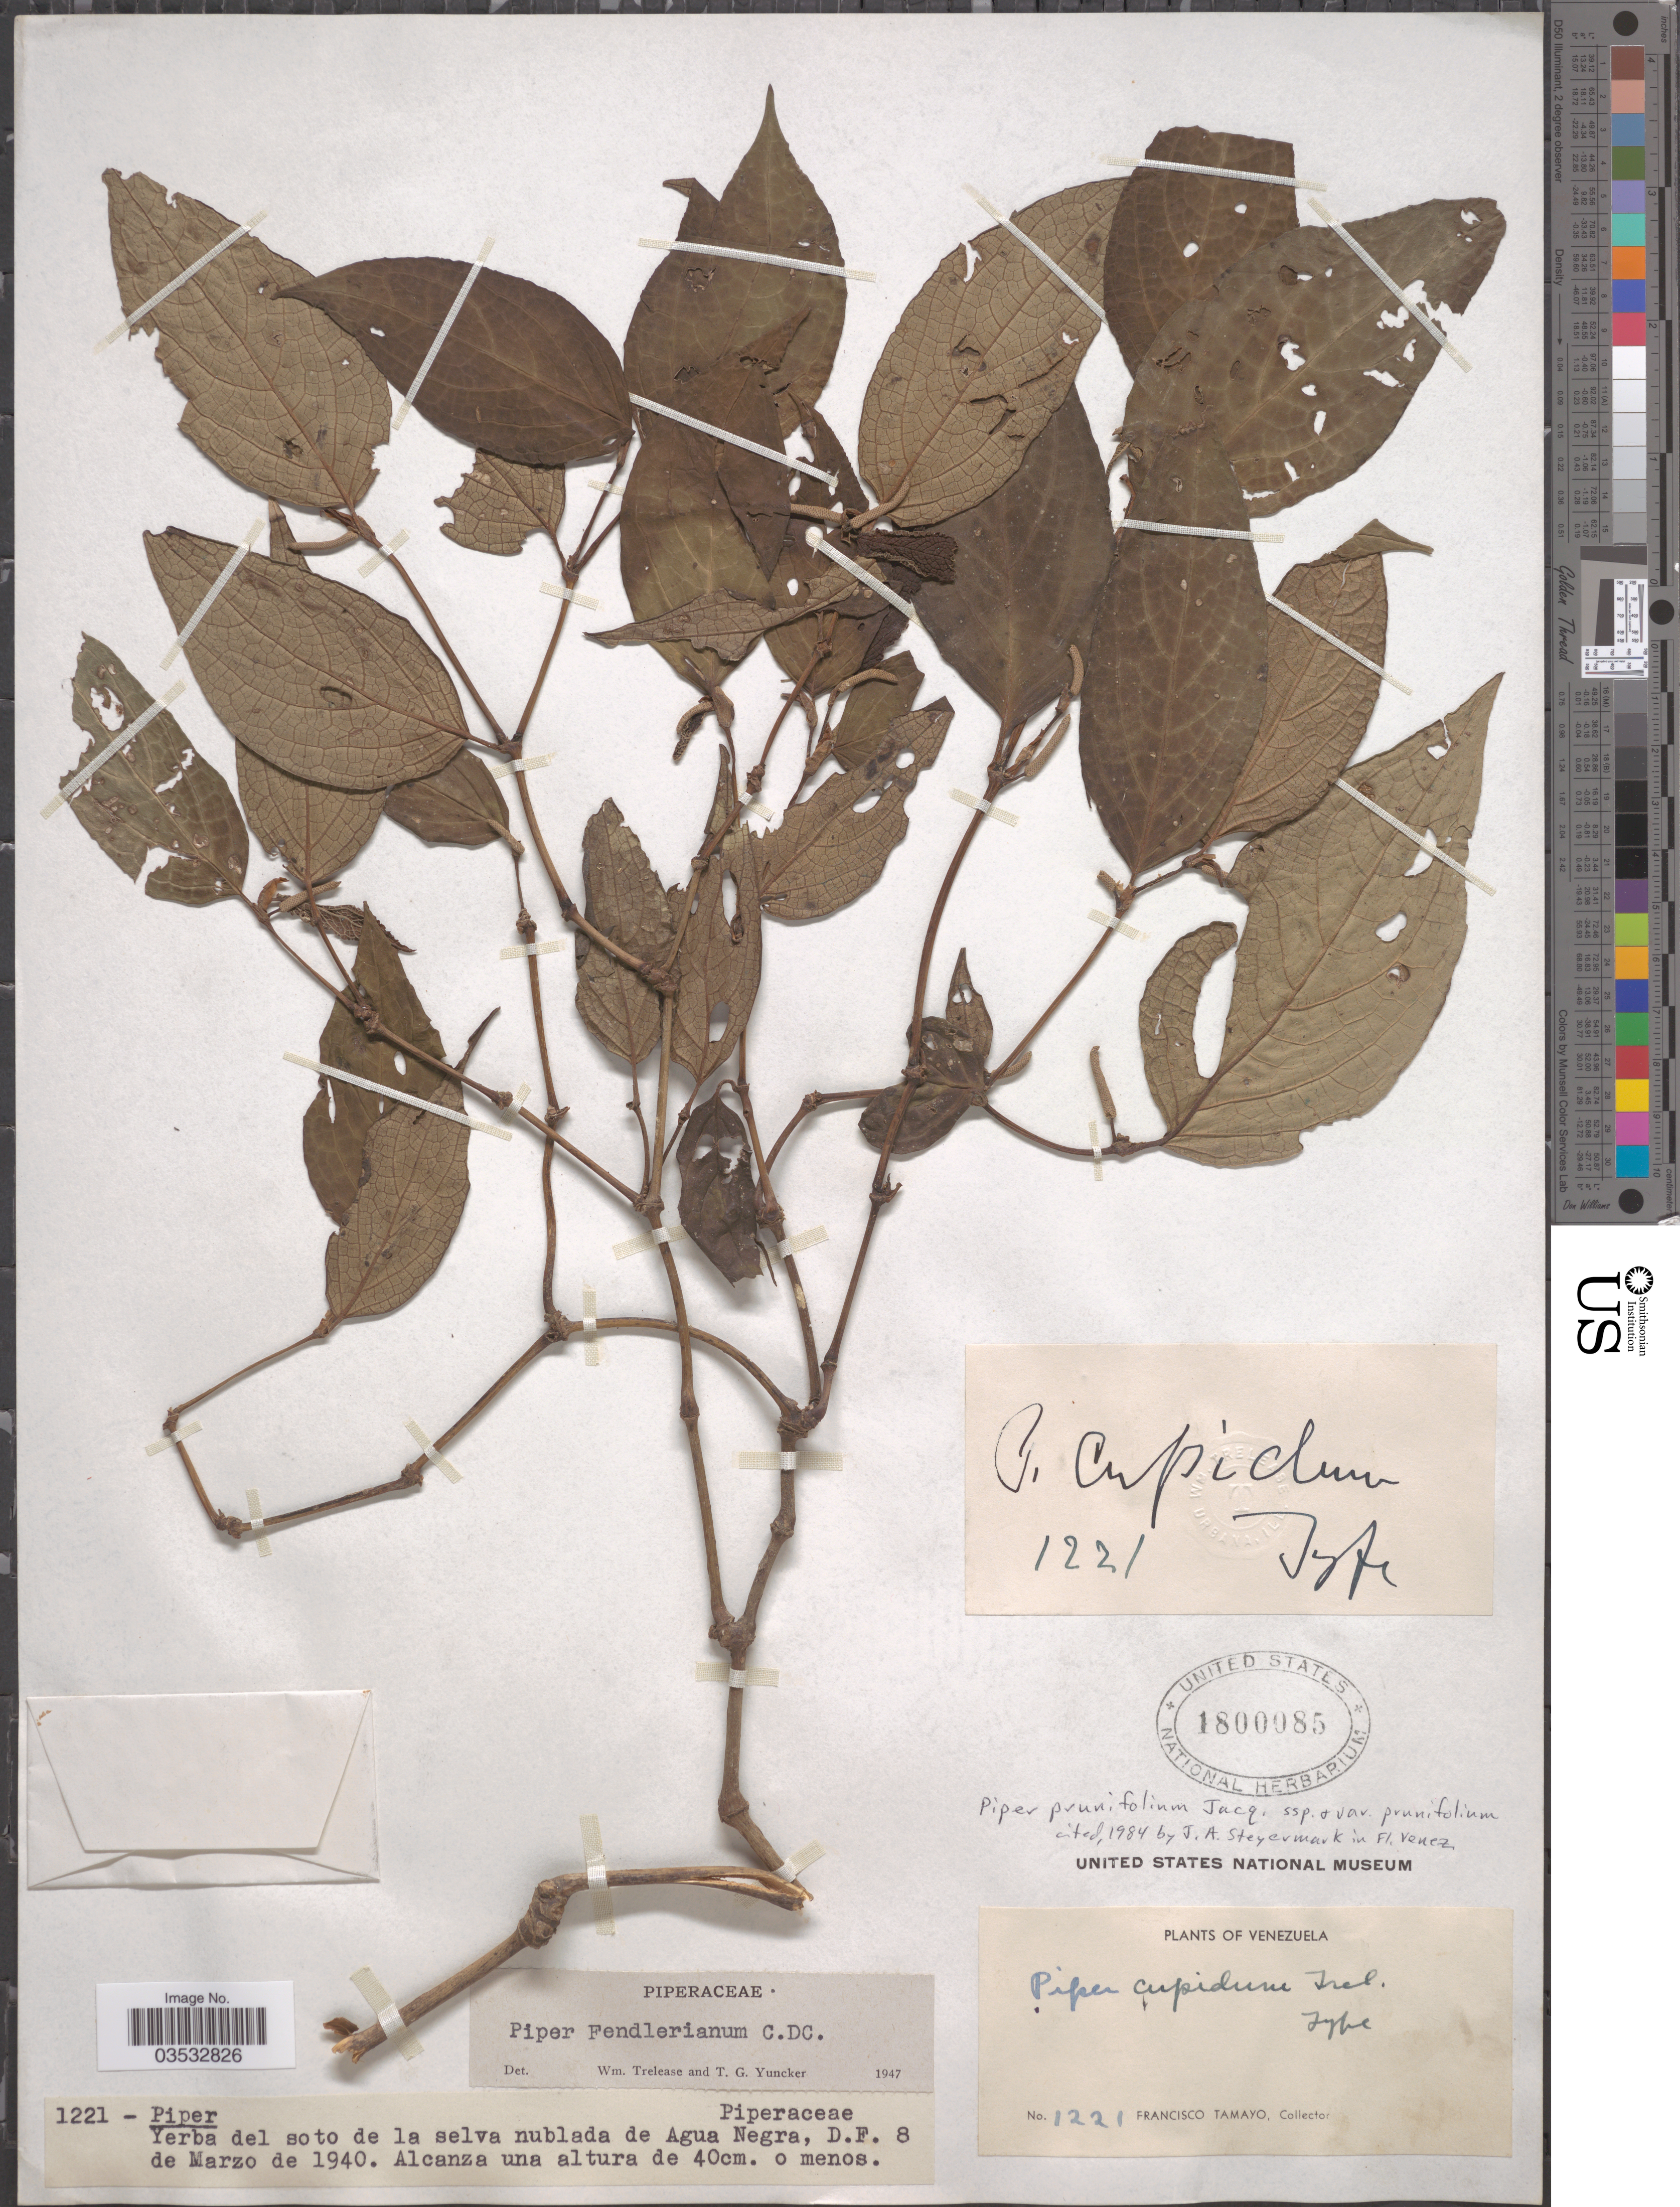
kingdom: Plantae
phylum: Tracheophyta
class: Magnoliopsida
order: Piperales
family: Piperaceae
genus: Piper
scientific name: Piper prunifolium var. prunifolium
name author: Jacq.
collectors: F. Tamayo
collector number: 1221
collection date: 1940-03-08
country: Venezuela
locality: Yerba del soto de la selva nablada de Agua Negra, D. F.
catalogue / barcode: US 1800085